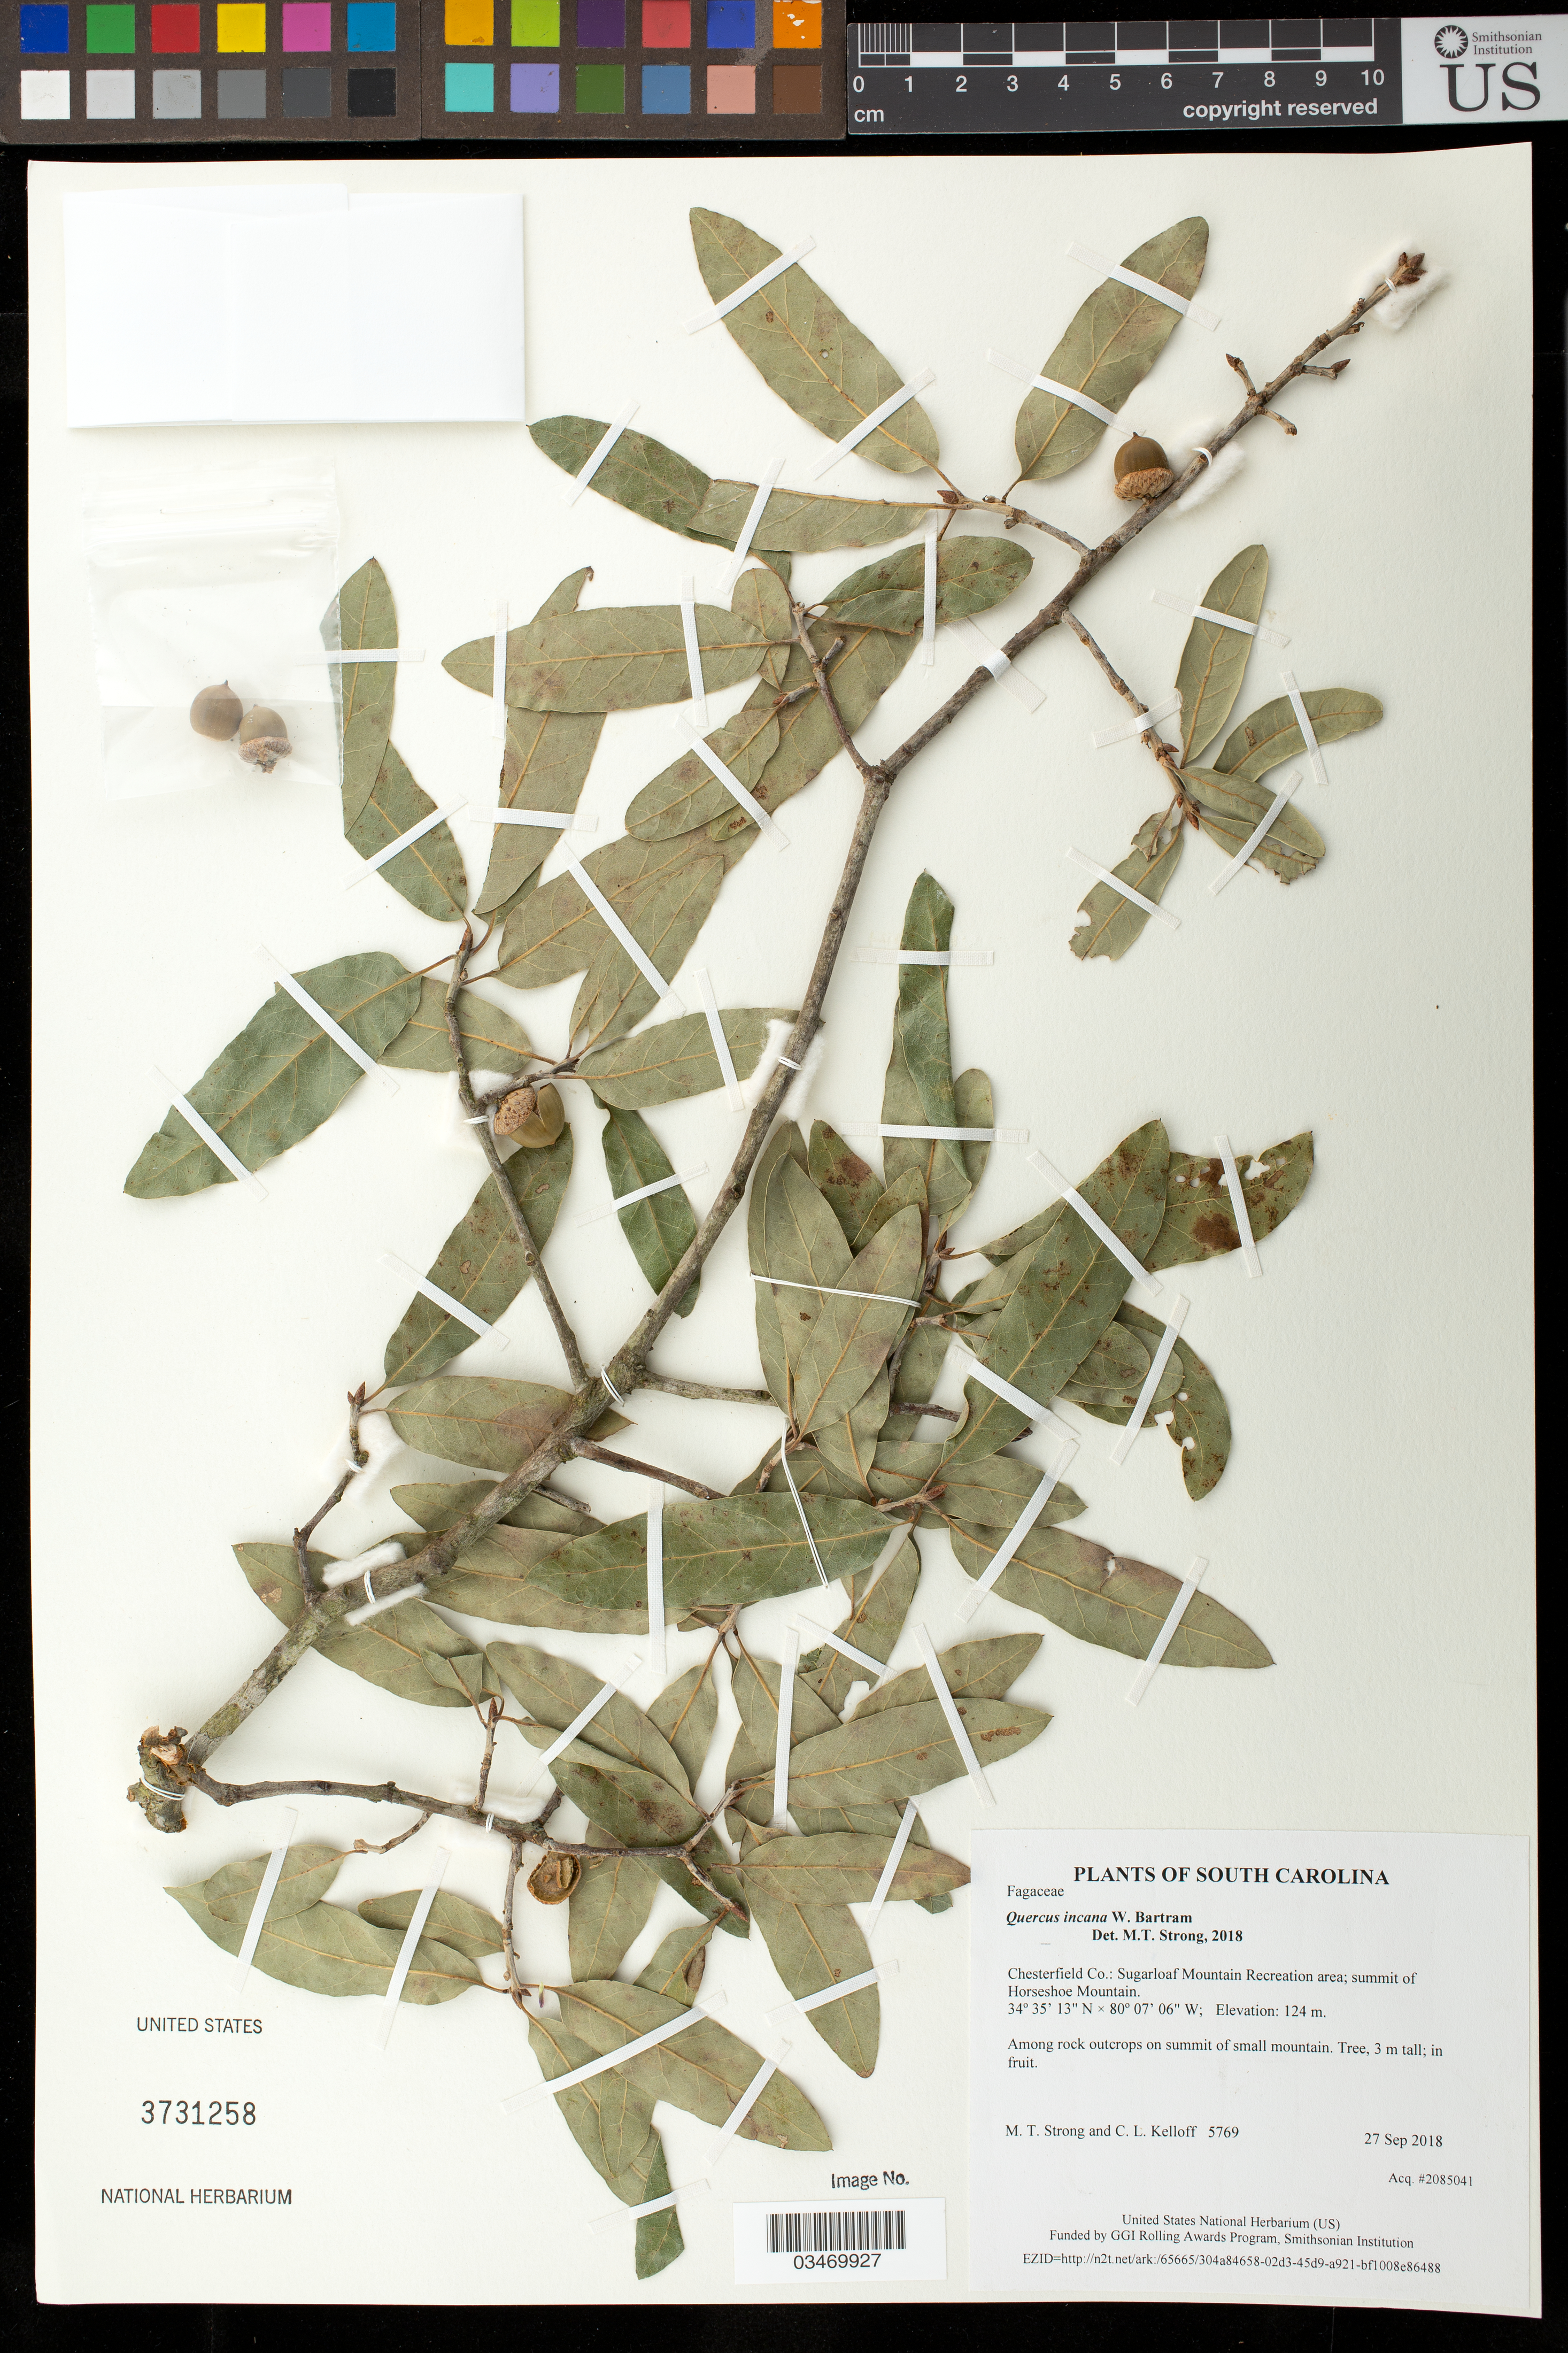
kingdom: Plantae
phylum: Tracheophyta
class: Magnoliopsida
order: Fagales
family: Fagaceae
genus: Quercus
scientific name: Quercus incana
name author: W. Bartram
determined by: Strong, M. T., (US), Smithsonian Institution - National Museum of Natural History (UNITED STATES)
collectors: M. T. Strong & C. L. Kelloff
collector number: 5769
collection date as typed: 27 Sep 2018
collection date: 2018-09-27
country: United States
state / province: South Carolina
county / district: Chesterfield Co.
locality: Sugarloaf Mountain Recreation area; summit of Horseshoe Mountain.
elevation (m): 124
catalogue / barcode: US 3731258